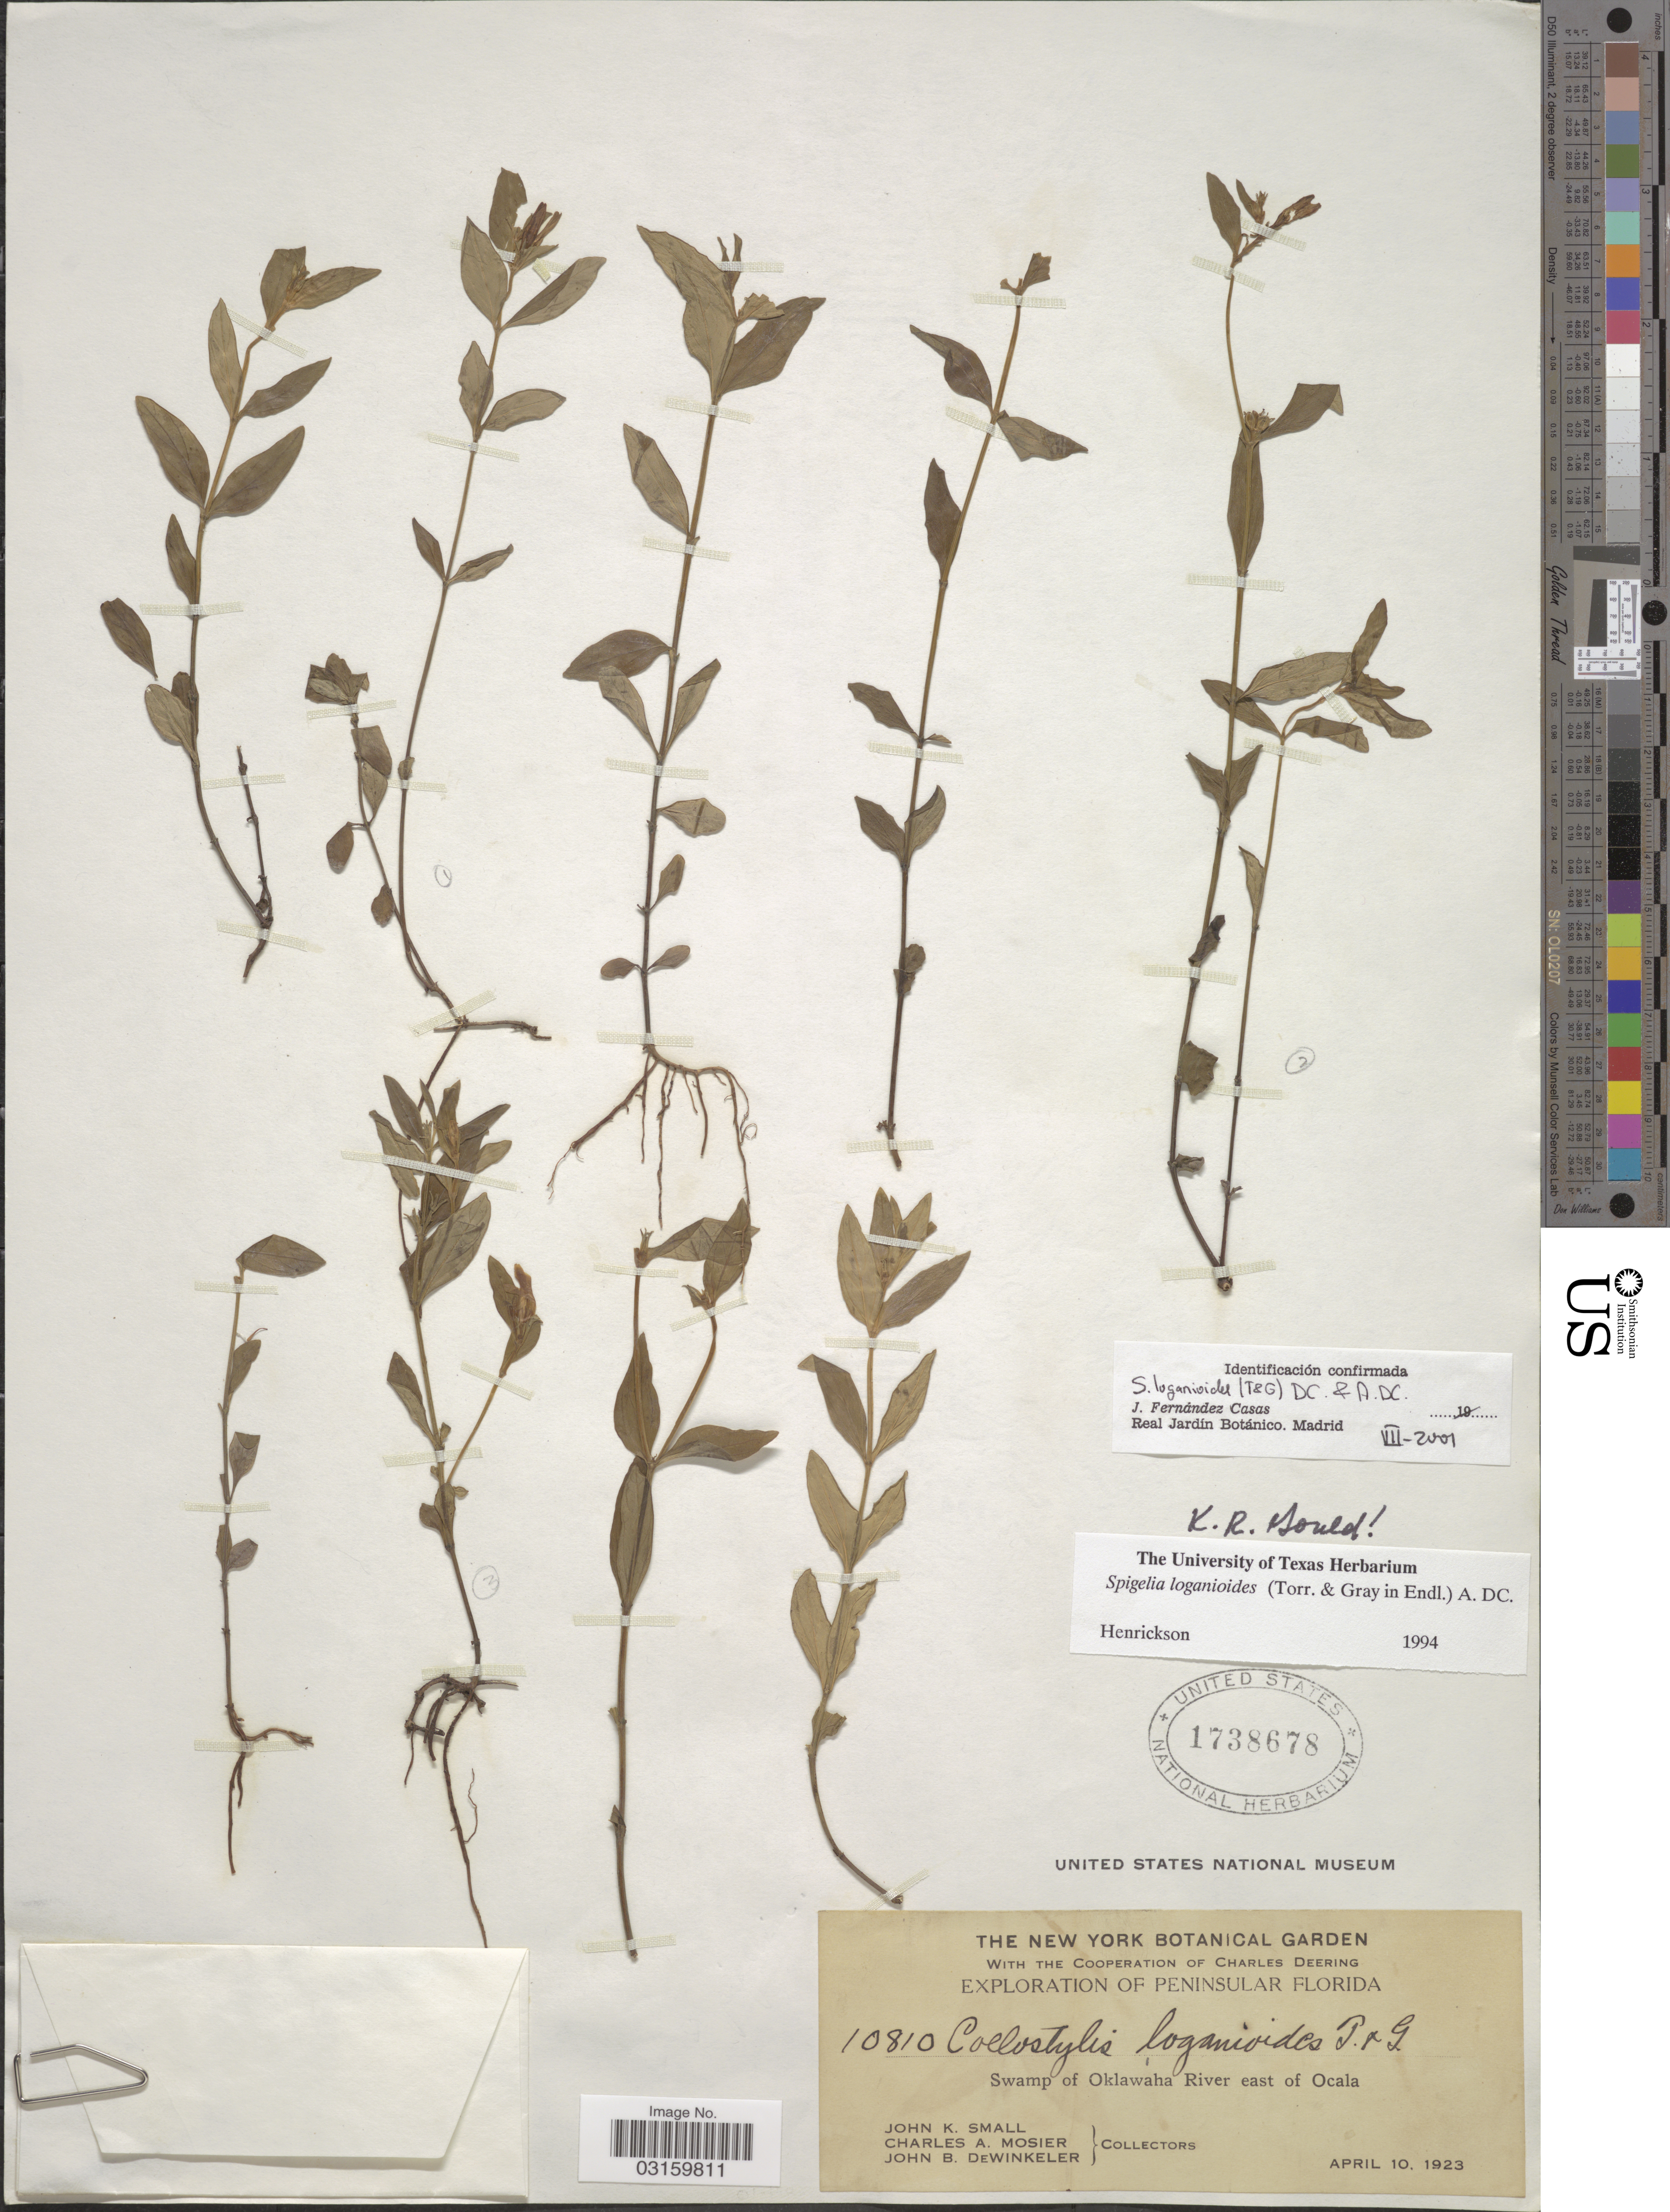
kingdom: Plantae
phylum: Tracheophyta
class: Magnoliopsida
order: Gentianales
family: Loganiaceae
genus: Spigelia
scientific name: Spigelia loganioides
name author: A. DC.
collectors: J. K. Small, C. A. Mosier & J. B. Dewinkeler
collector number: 10810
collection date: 1923-04-10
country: United States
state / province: Florida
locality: Swamp of Oklawaha River east of Ocala.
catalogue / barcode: US 1738678